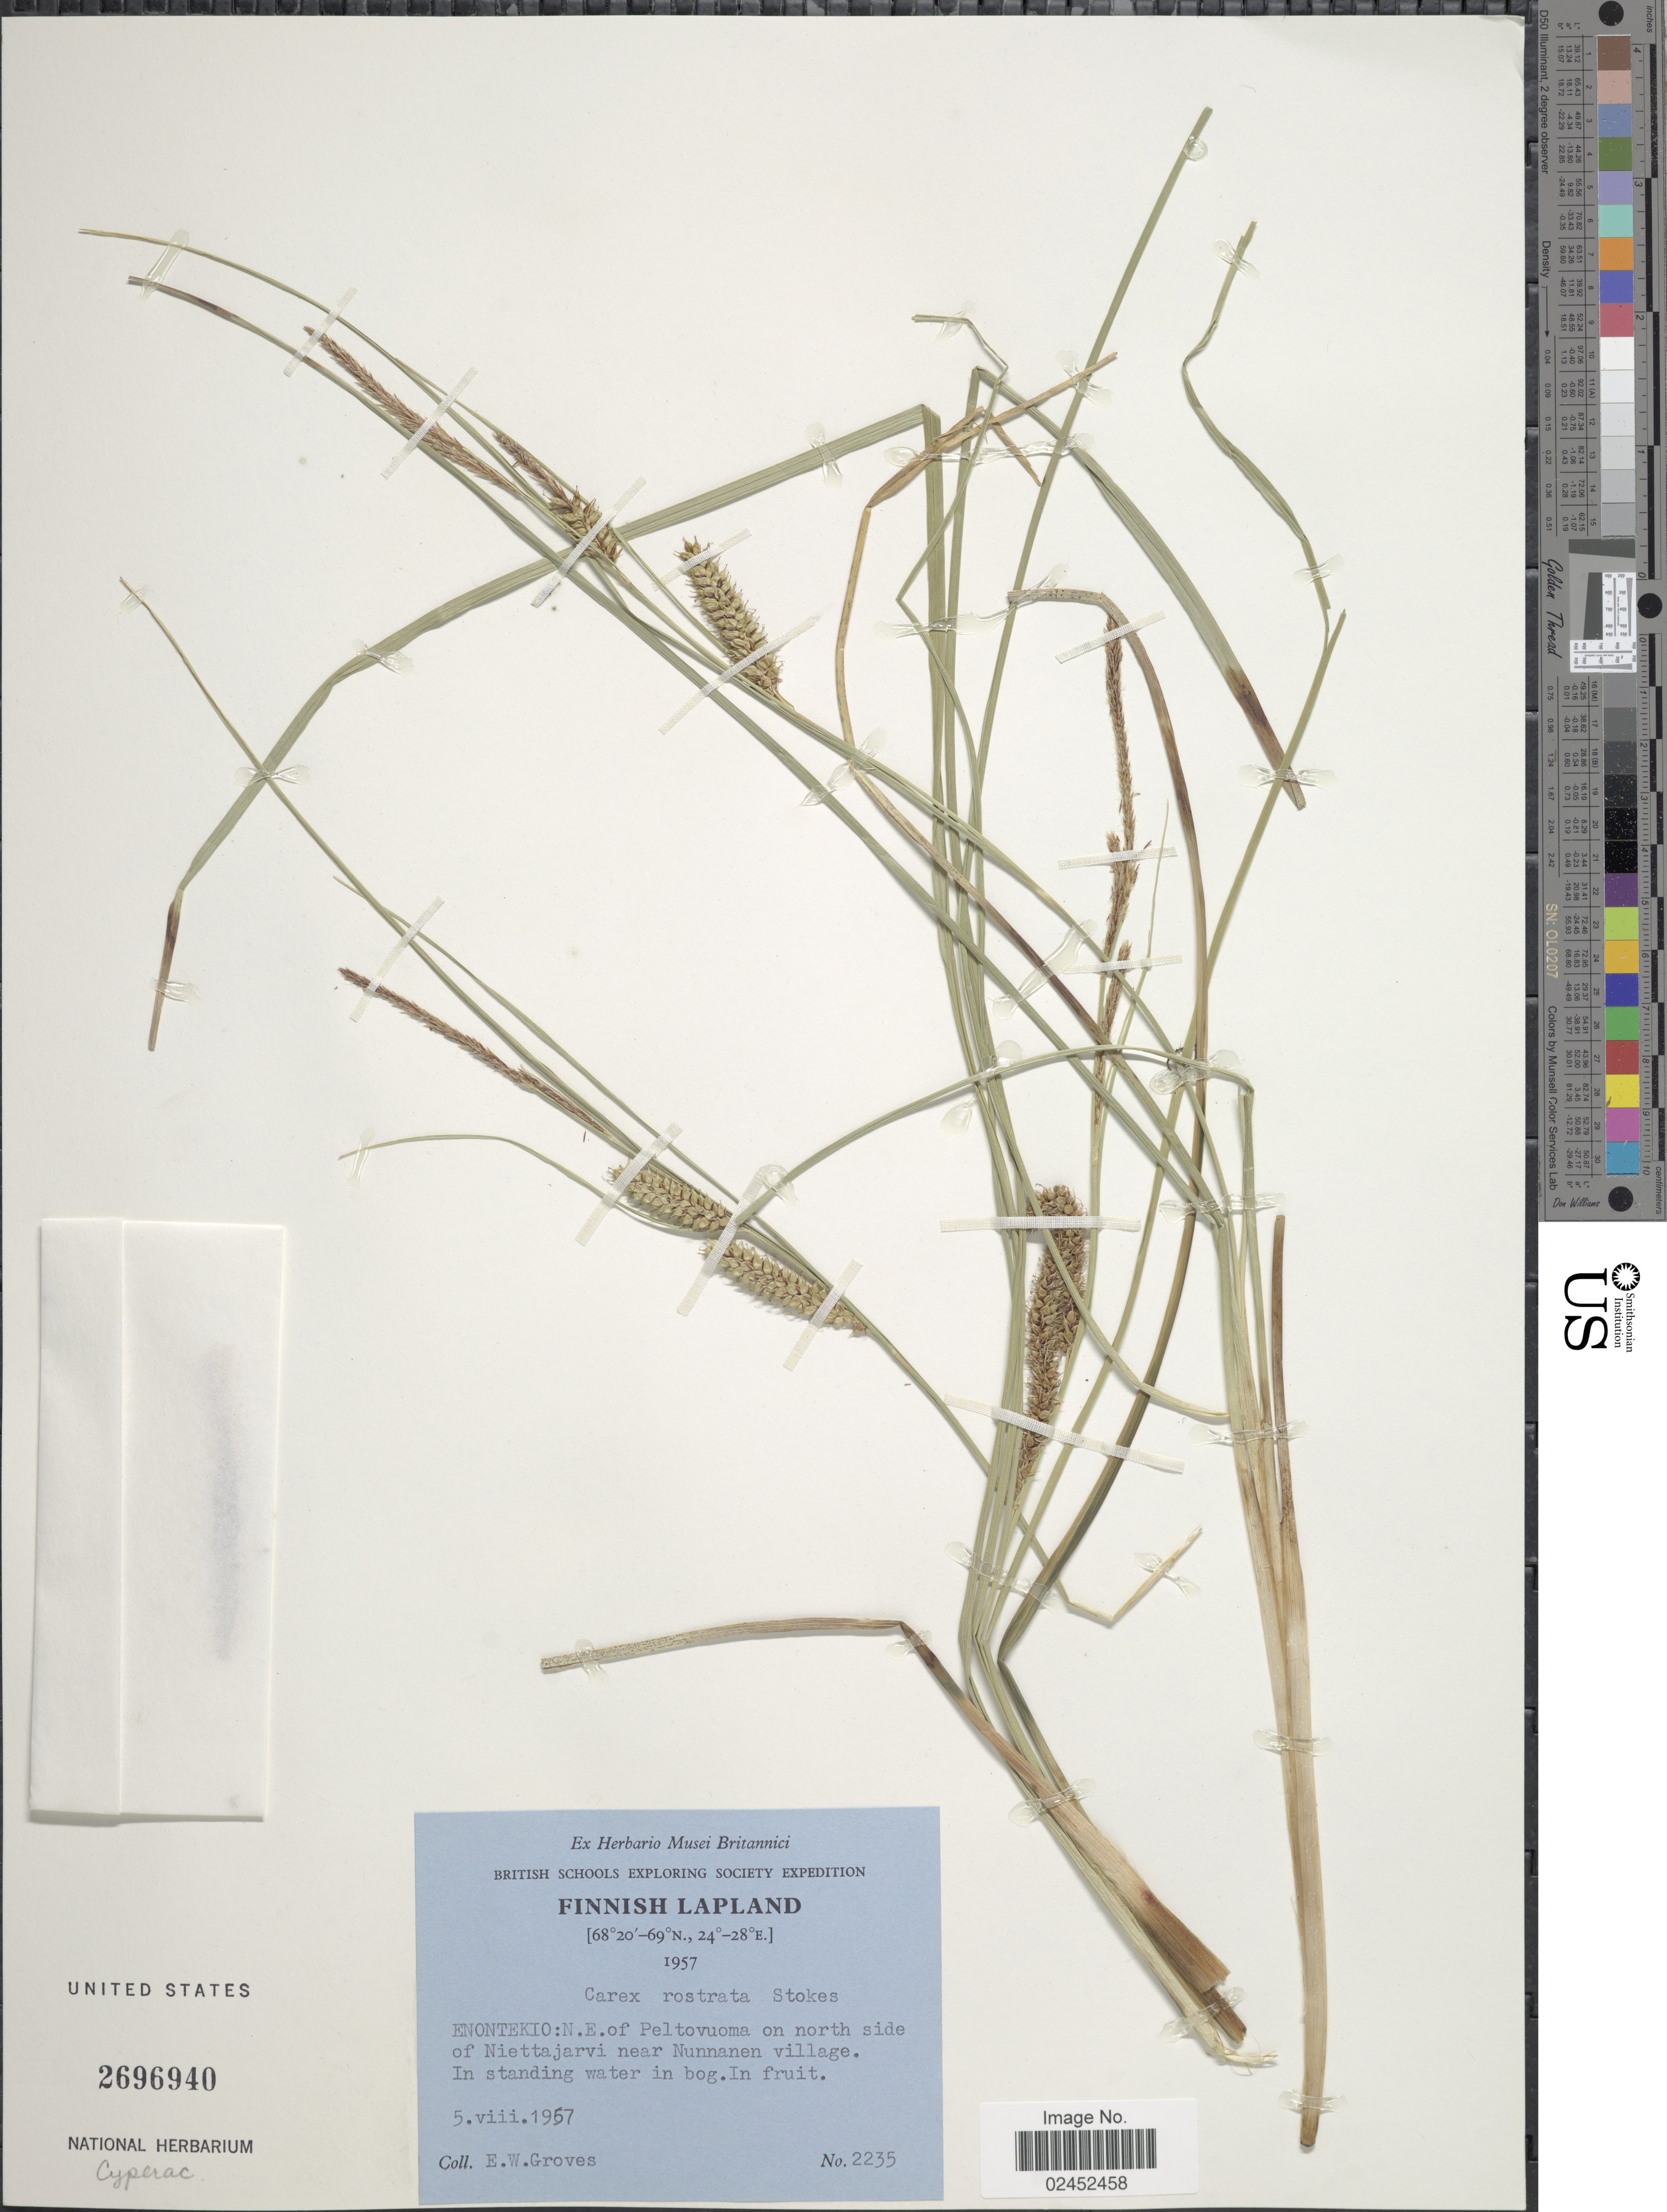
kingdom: Plantae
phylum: Tracheophyta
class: Liliopsida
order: Poales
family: Cyperaceae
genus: Carex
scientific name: Carex rostrata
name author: Stokes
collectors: E. Groves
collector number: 2235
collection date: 1957-08-05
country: Finland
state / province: Lappi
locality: Finnish Lapland, Enontekio: N.E. of Peltovuoma on north side of Niettajarvi near Nunnanen village. In standing water in bog.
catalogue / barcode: US 2696940